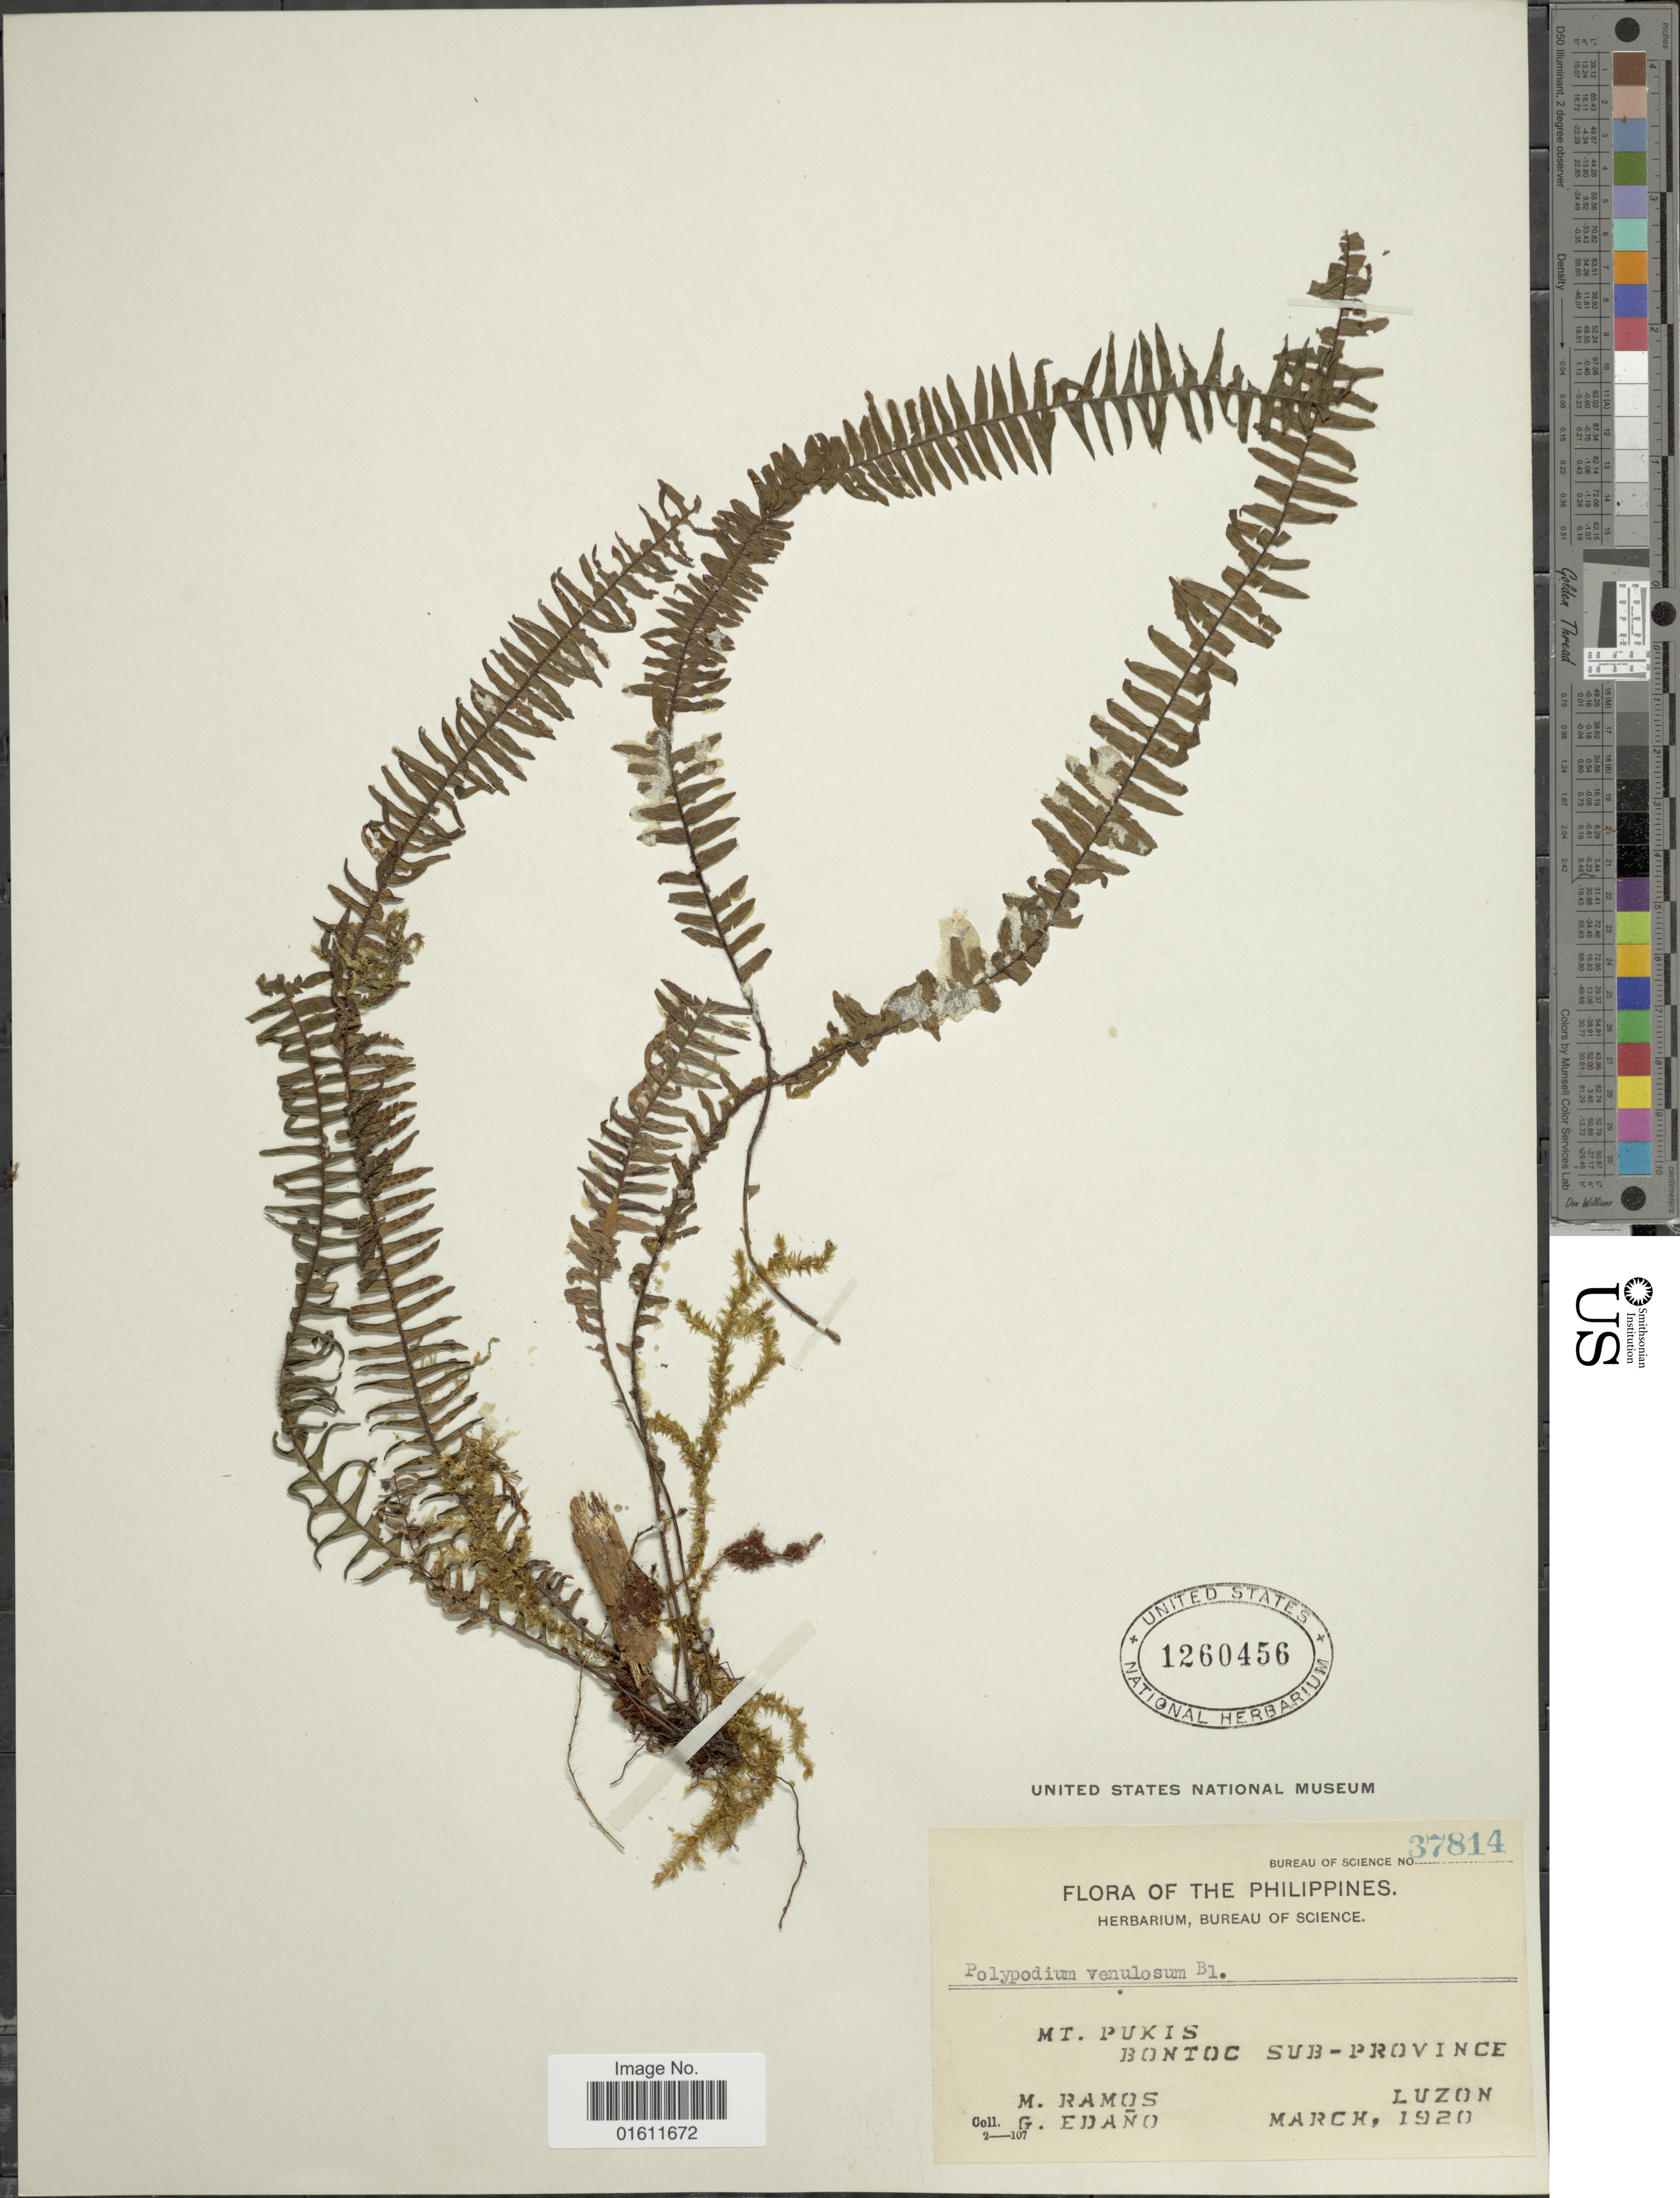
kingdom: Plantae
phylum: Tracheophyta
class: Polypodiopsida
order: Polypodiales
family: Polypodiaceae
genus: Prosaptia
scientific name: Prosaptia venulosa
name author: (Blume) M.G. Price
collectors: M. Ramos & G. Edaño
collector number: Bureau of Science 37814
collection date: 1920-03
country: Philippines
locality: Mt. Pukis, Bontoc Sub-province, Luzon.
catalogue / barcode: US 1260456